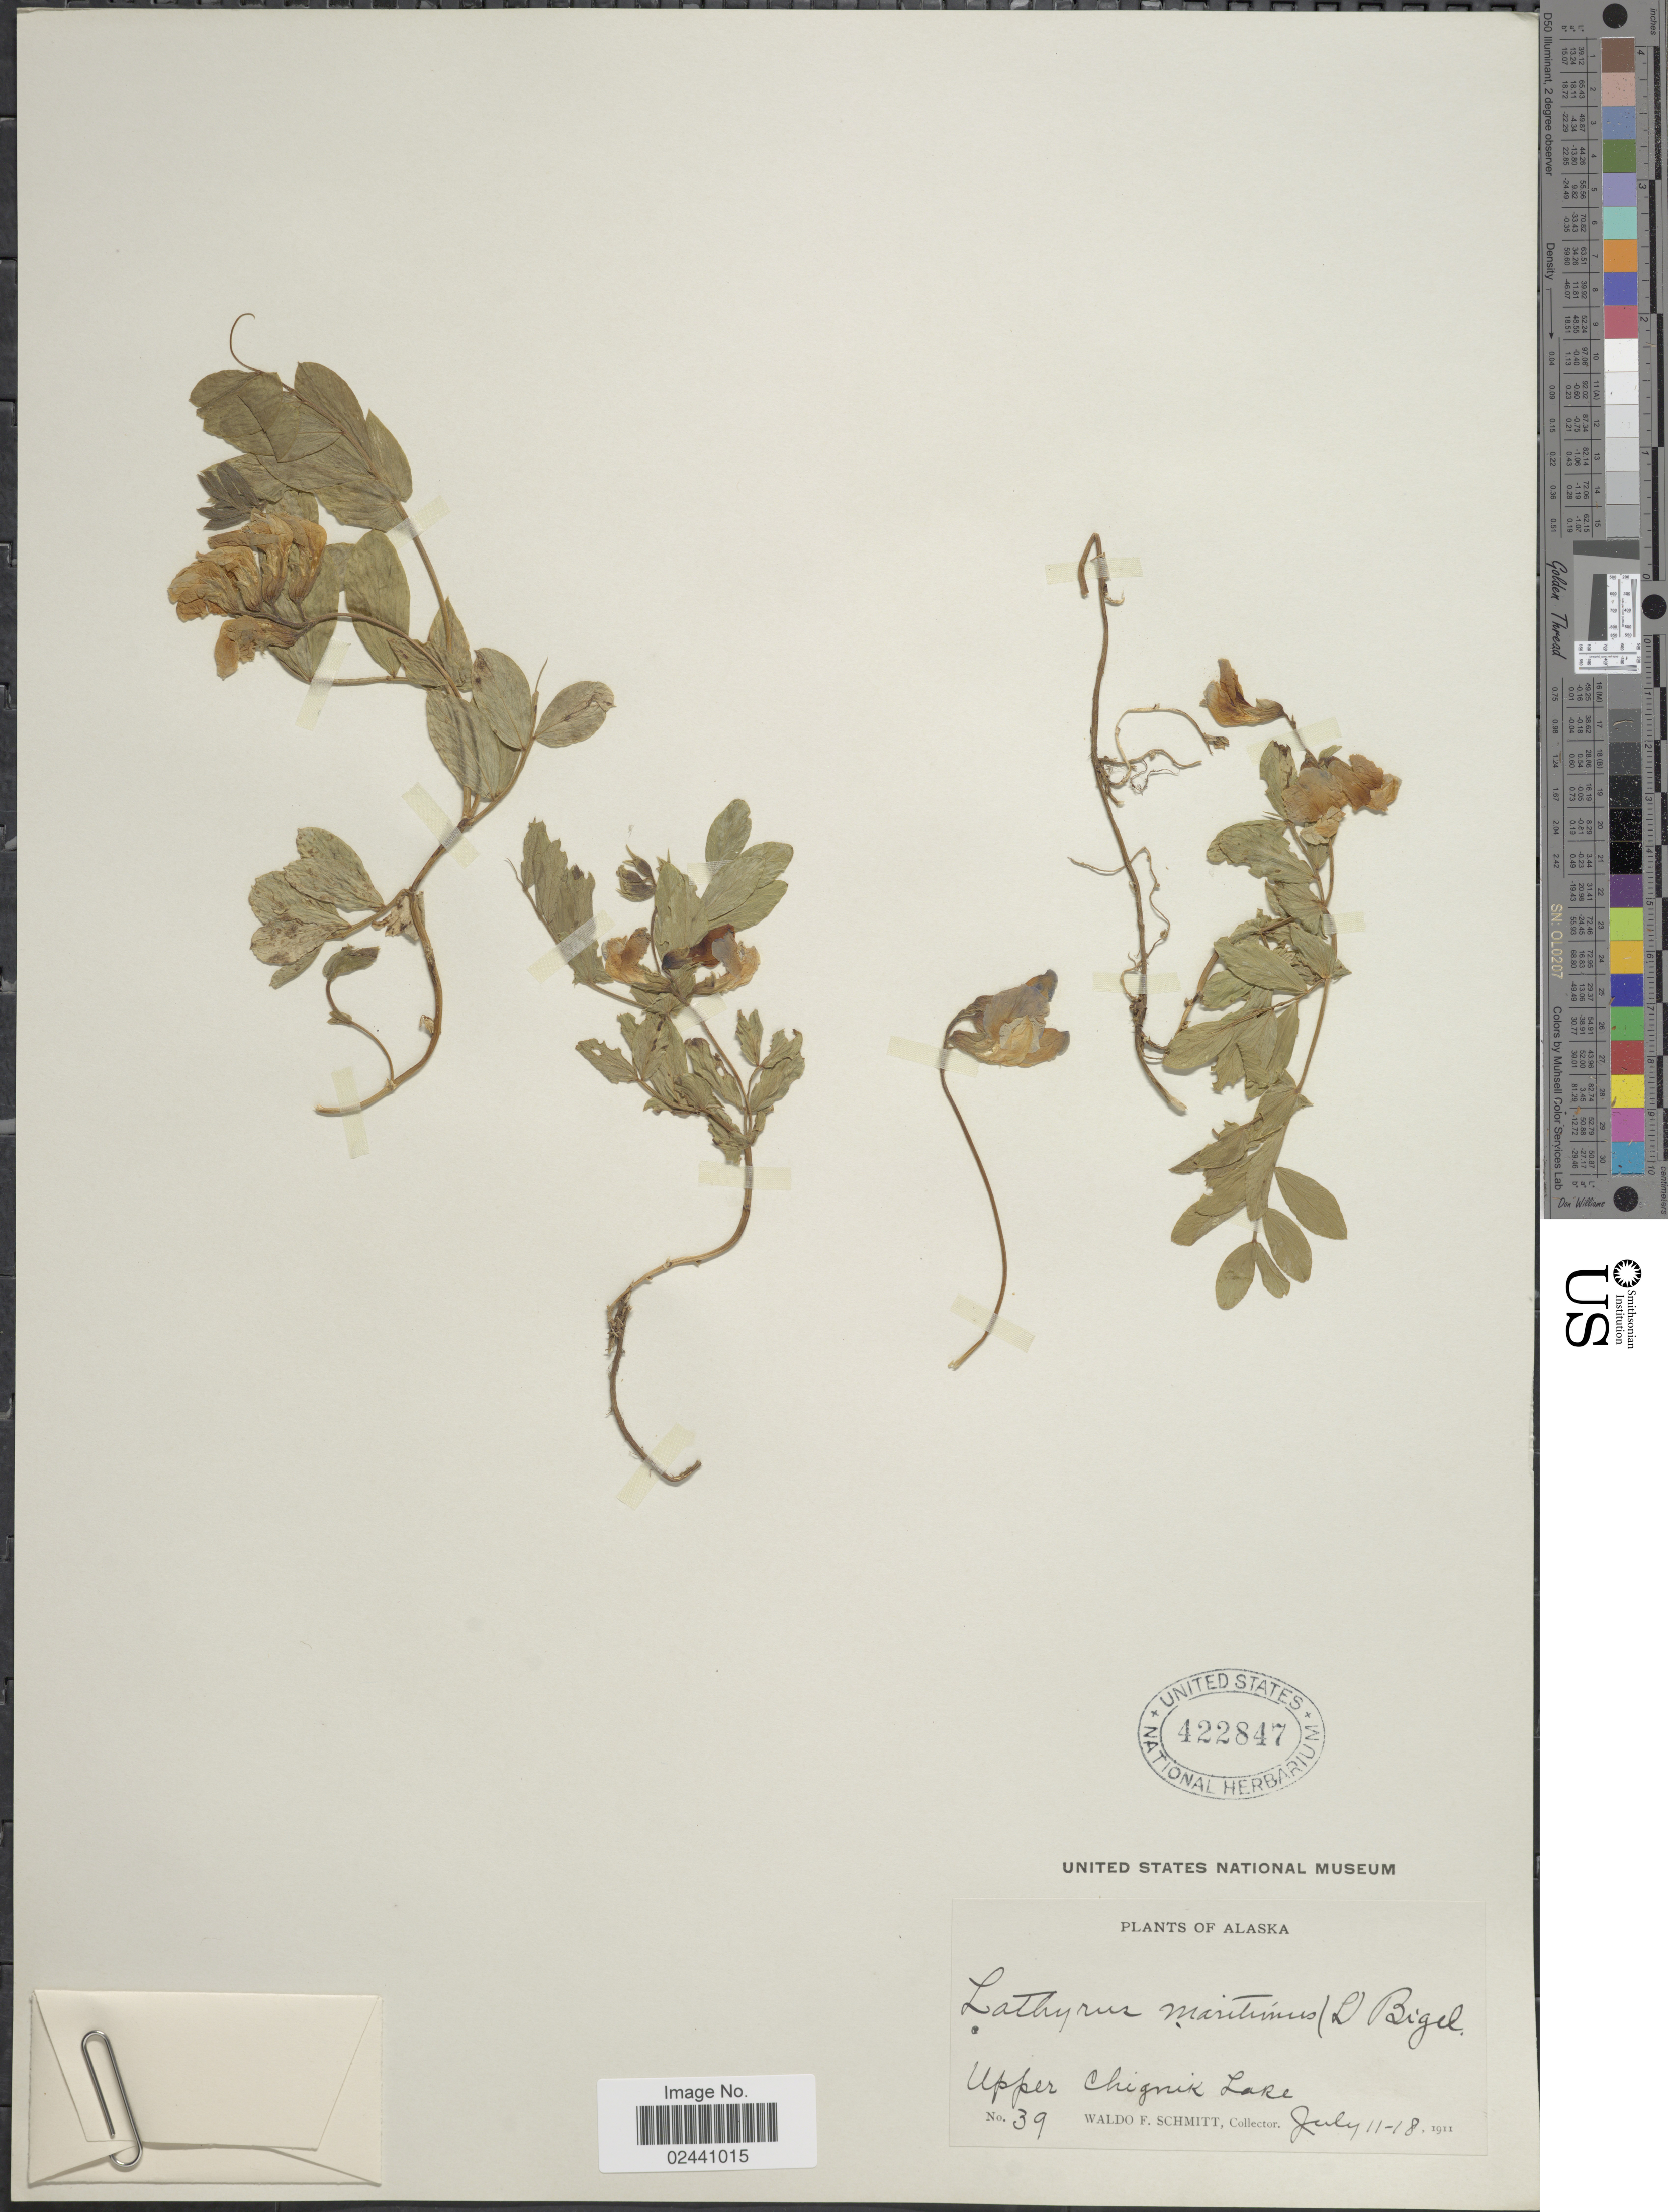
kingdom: Plantae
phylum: Tracheophyta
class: Magnoliopsida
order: Fabales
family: Fabaceae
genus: Lathyrus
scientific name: Lathyrus maritimus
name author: Torr.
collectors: W. L. Schmitt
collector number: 39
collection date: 1911-07-11/1911-07-18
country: United States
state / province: Alaska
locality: Upper Chignik Lake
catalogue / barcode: US 422847